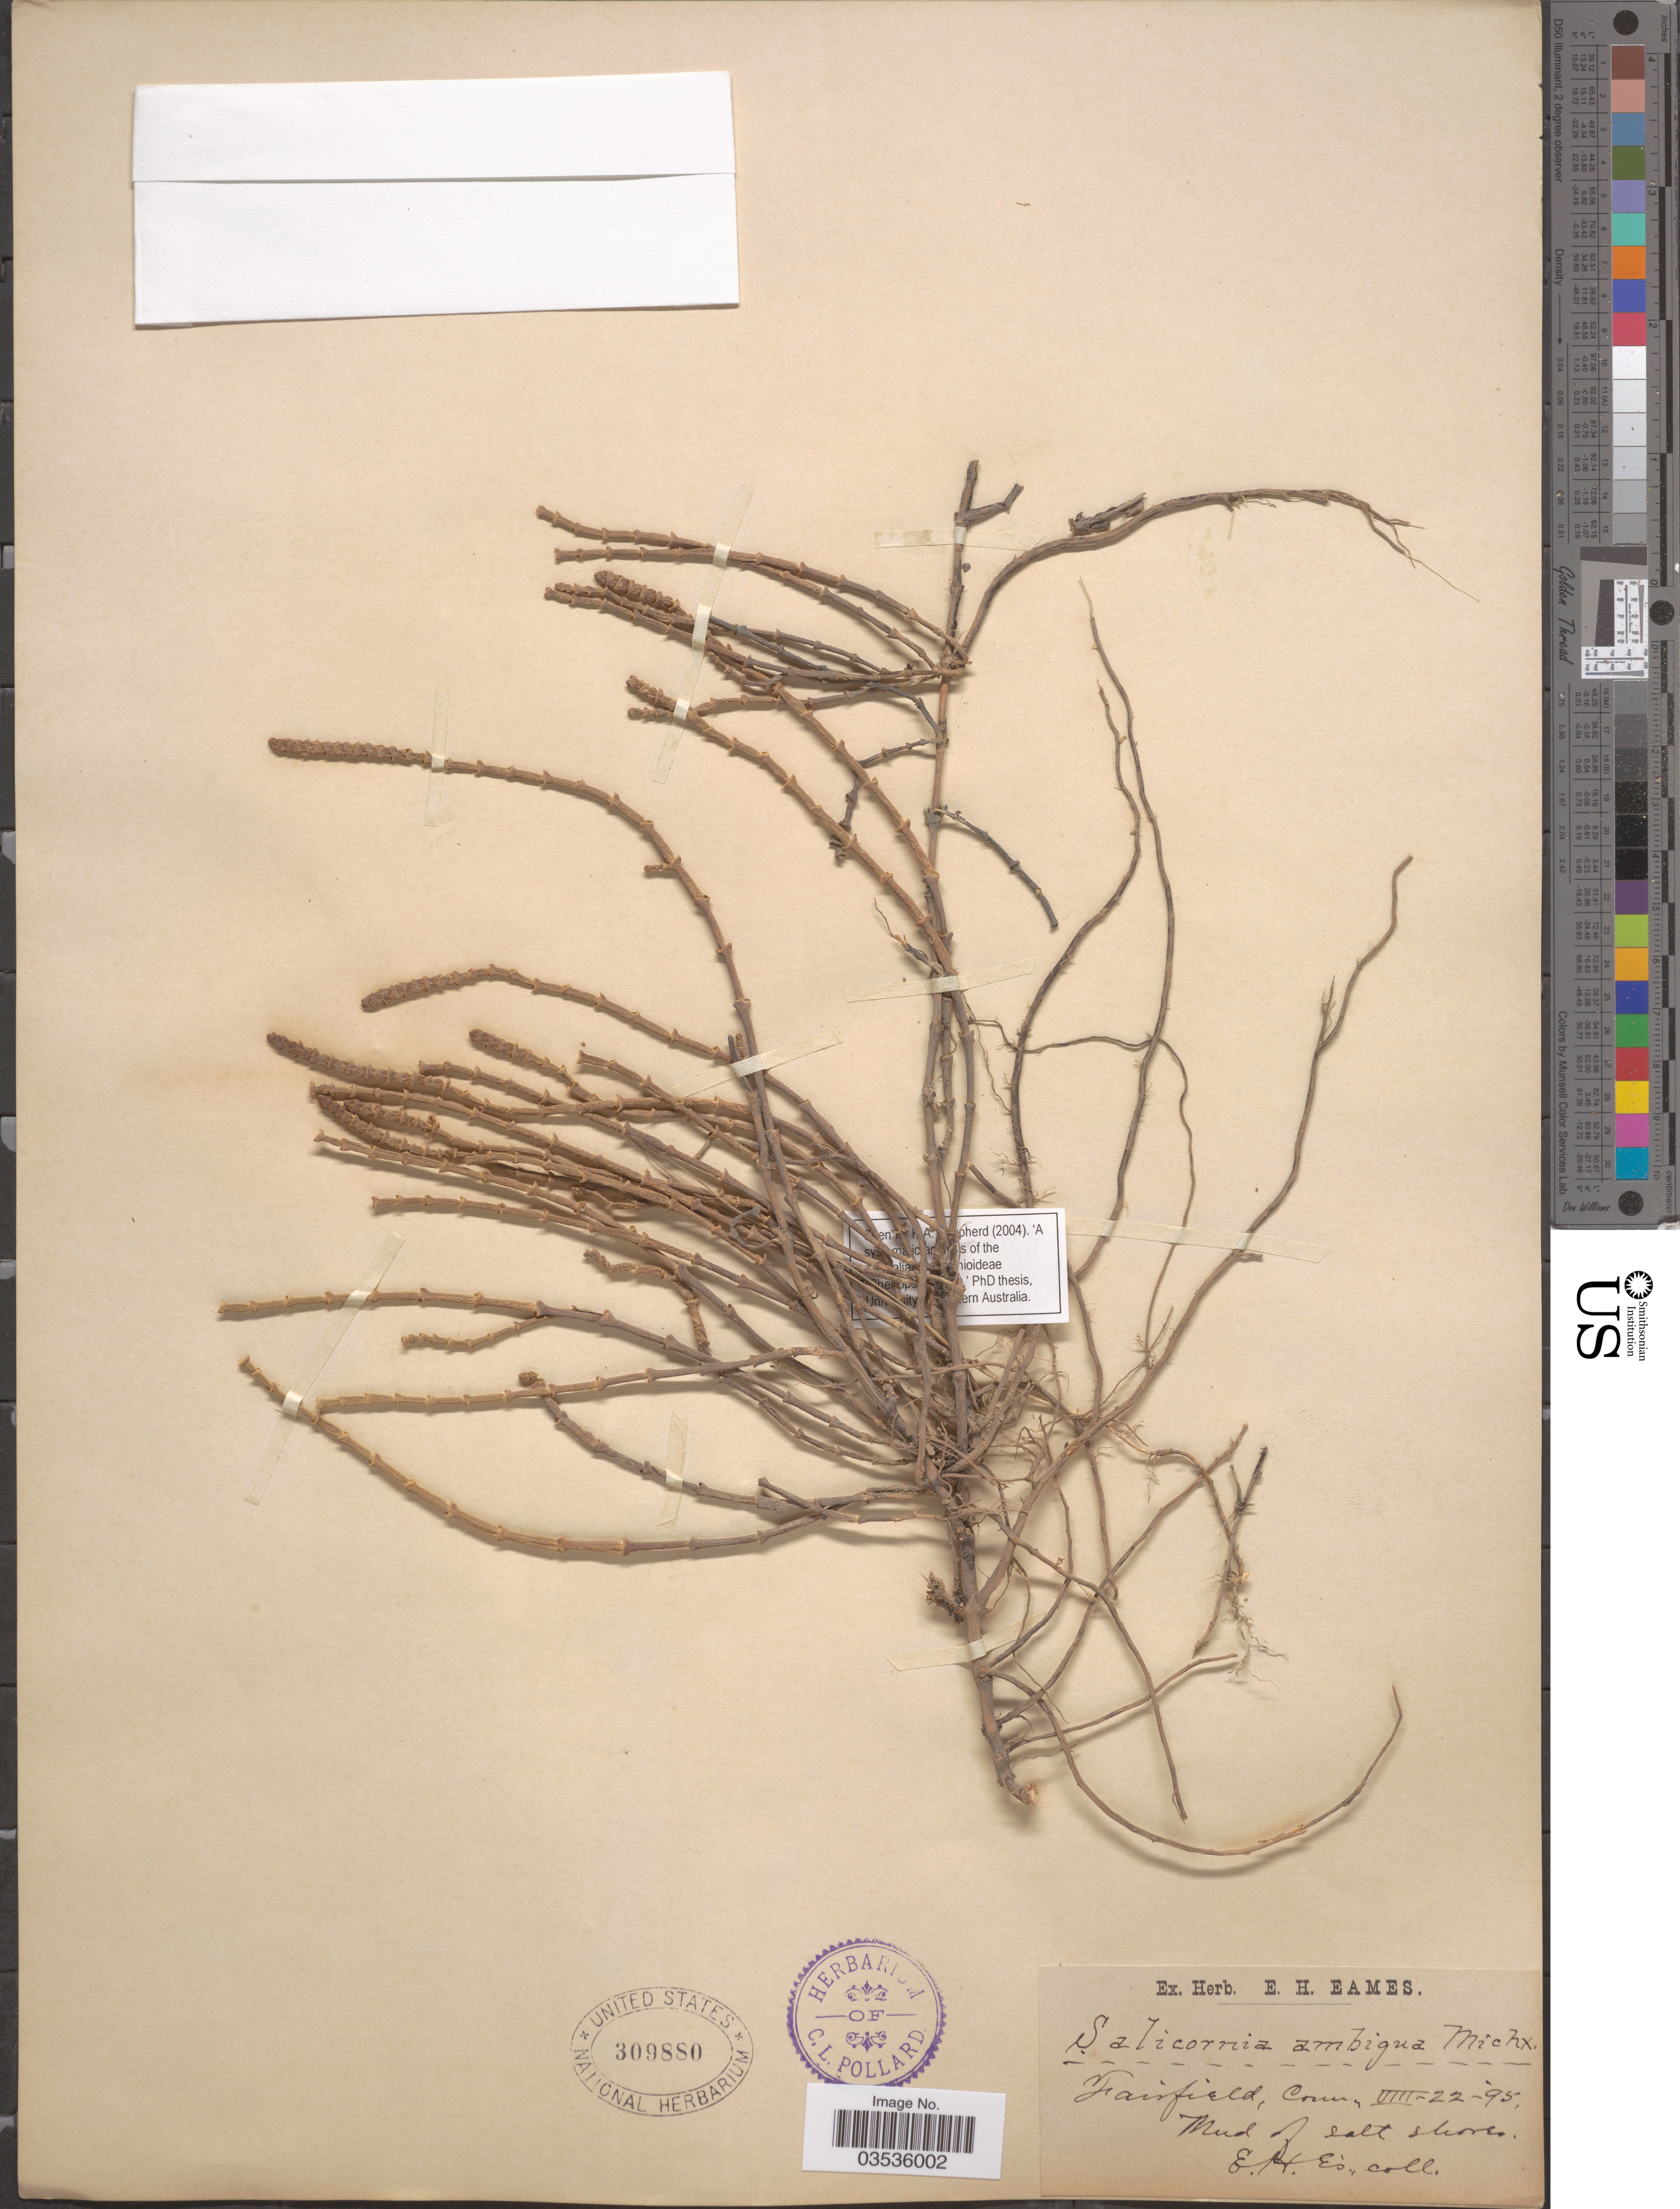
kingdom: Plantae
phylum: Tracheophyta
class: Magnoliopsida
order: Caryophyllales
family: Amaranthaceae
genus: Salicornia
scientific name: Salicornia ambigua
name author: Michx.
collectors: E. H. Eames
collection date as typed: Transcribed d/m/y: 22/8/95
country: United States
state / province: Connecticut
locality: Fairfield.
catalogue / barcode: US 309880